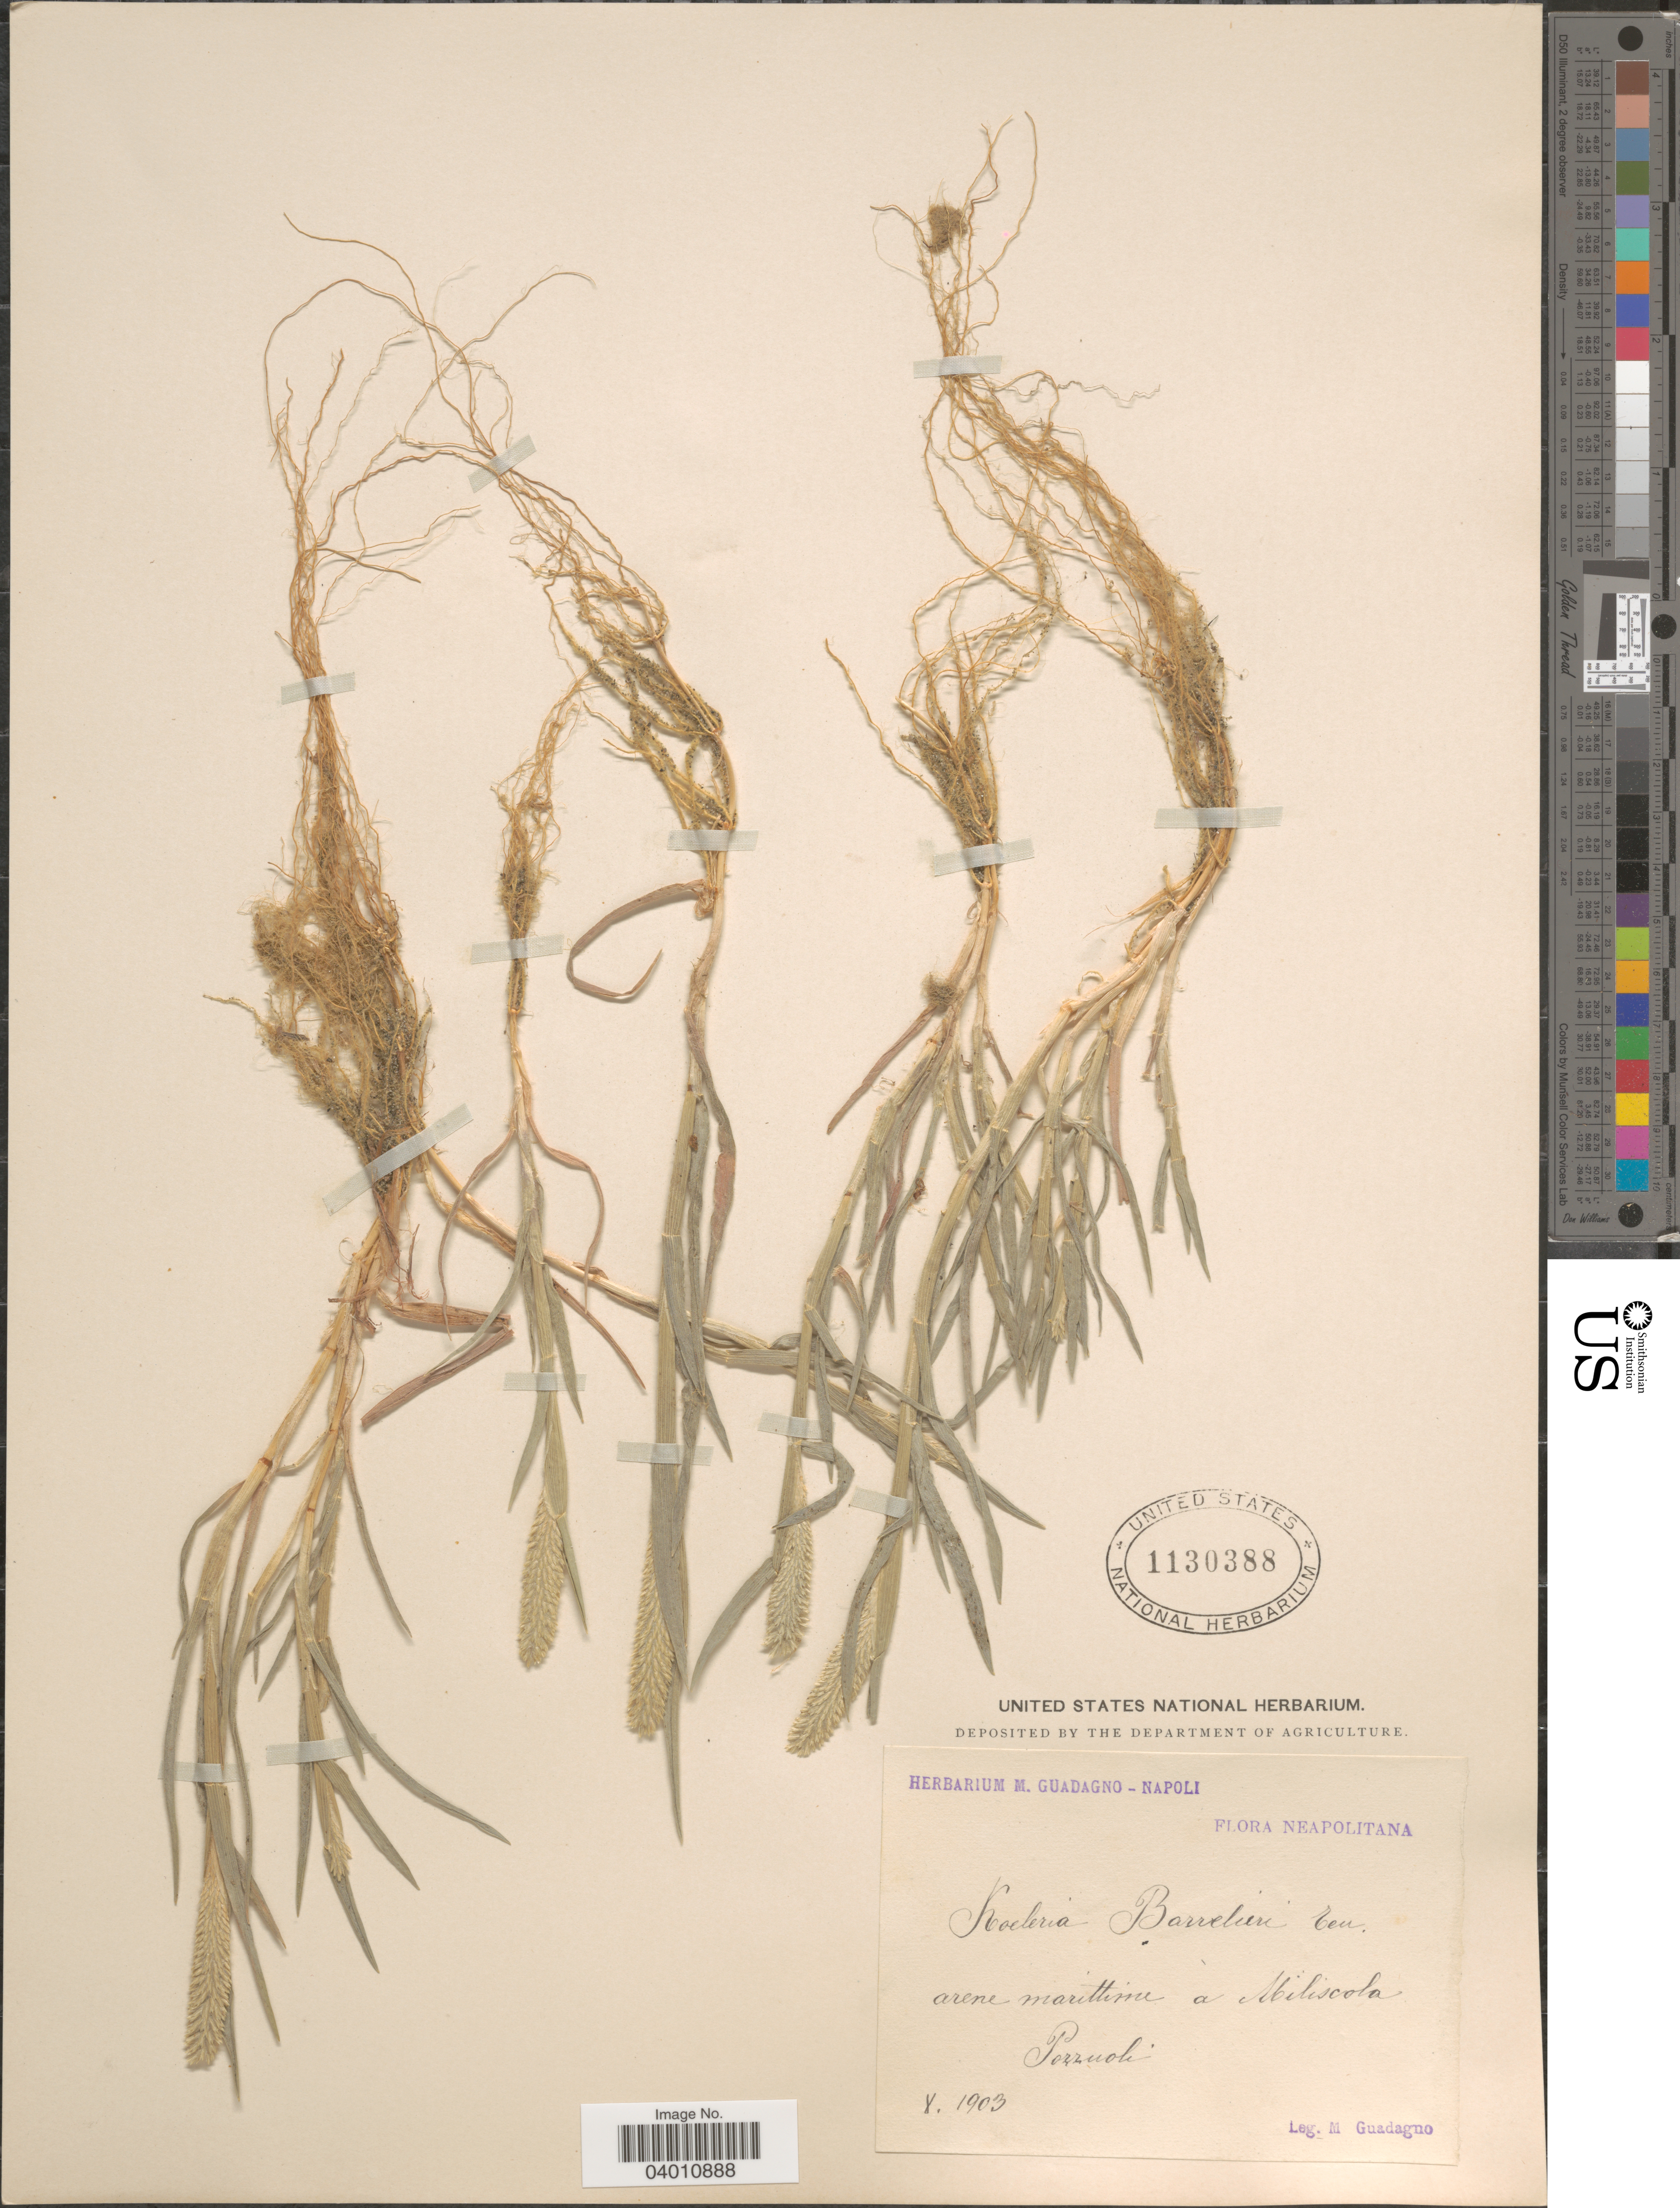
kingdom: Plantae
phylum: Tracheophyta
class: Liliopsida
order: Poales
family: Poaceae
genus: Rostraria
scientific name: Rostraria litorea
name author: (All.) Holub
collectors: M. Guadagno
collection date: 1903-10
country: Italy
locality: Neapolitana. Arene marittime a Miliscola, Pozzuoli.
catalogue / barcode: US 1130388